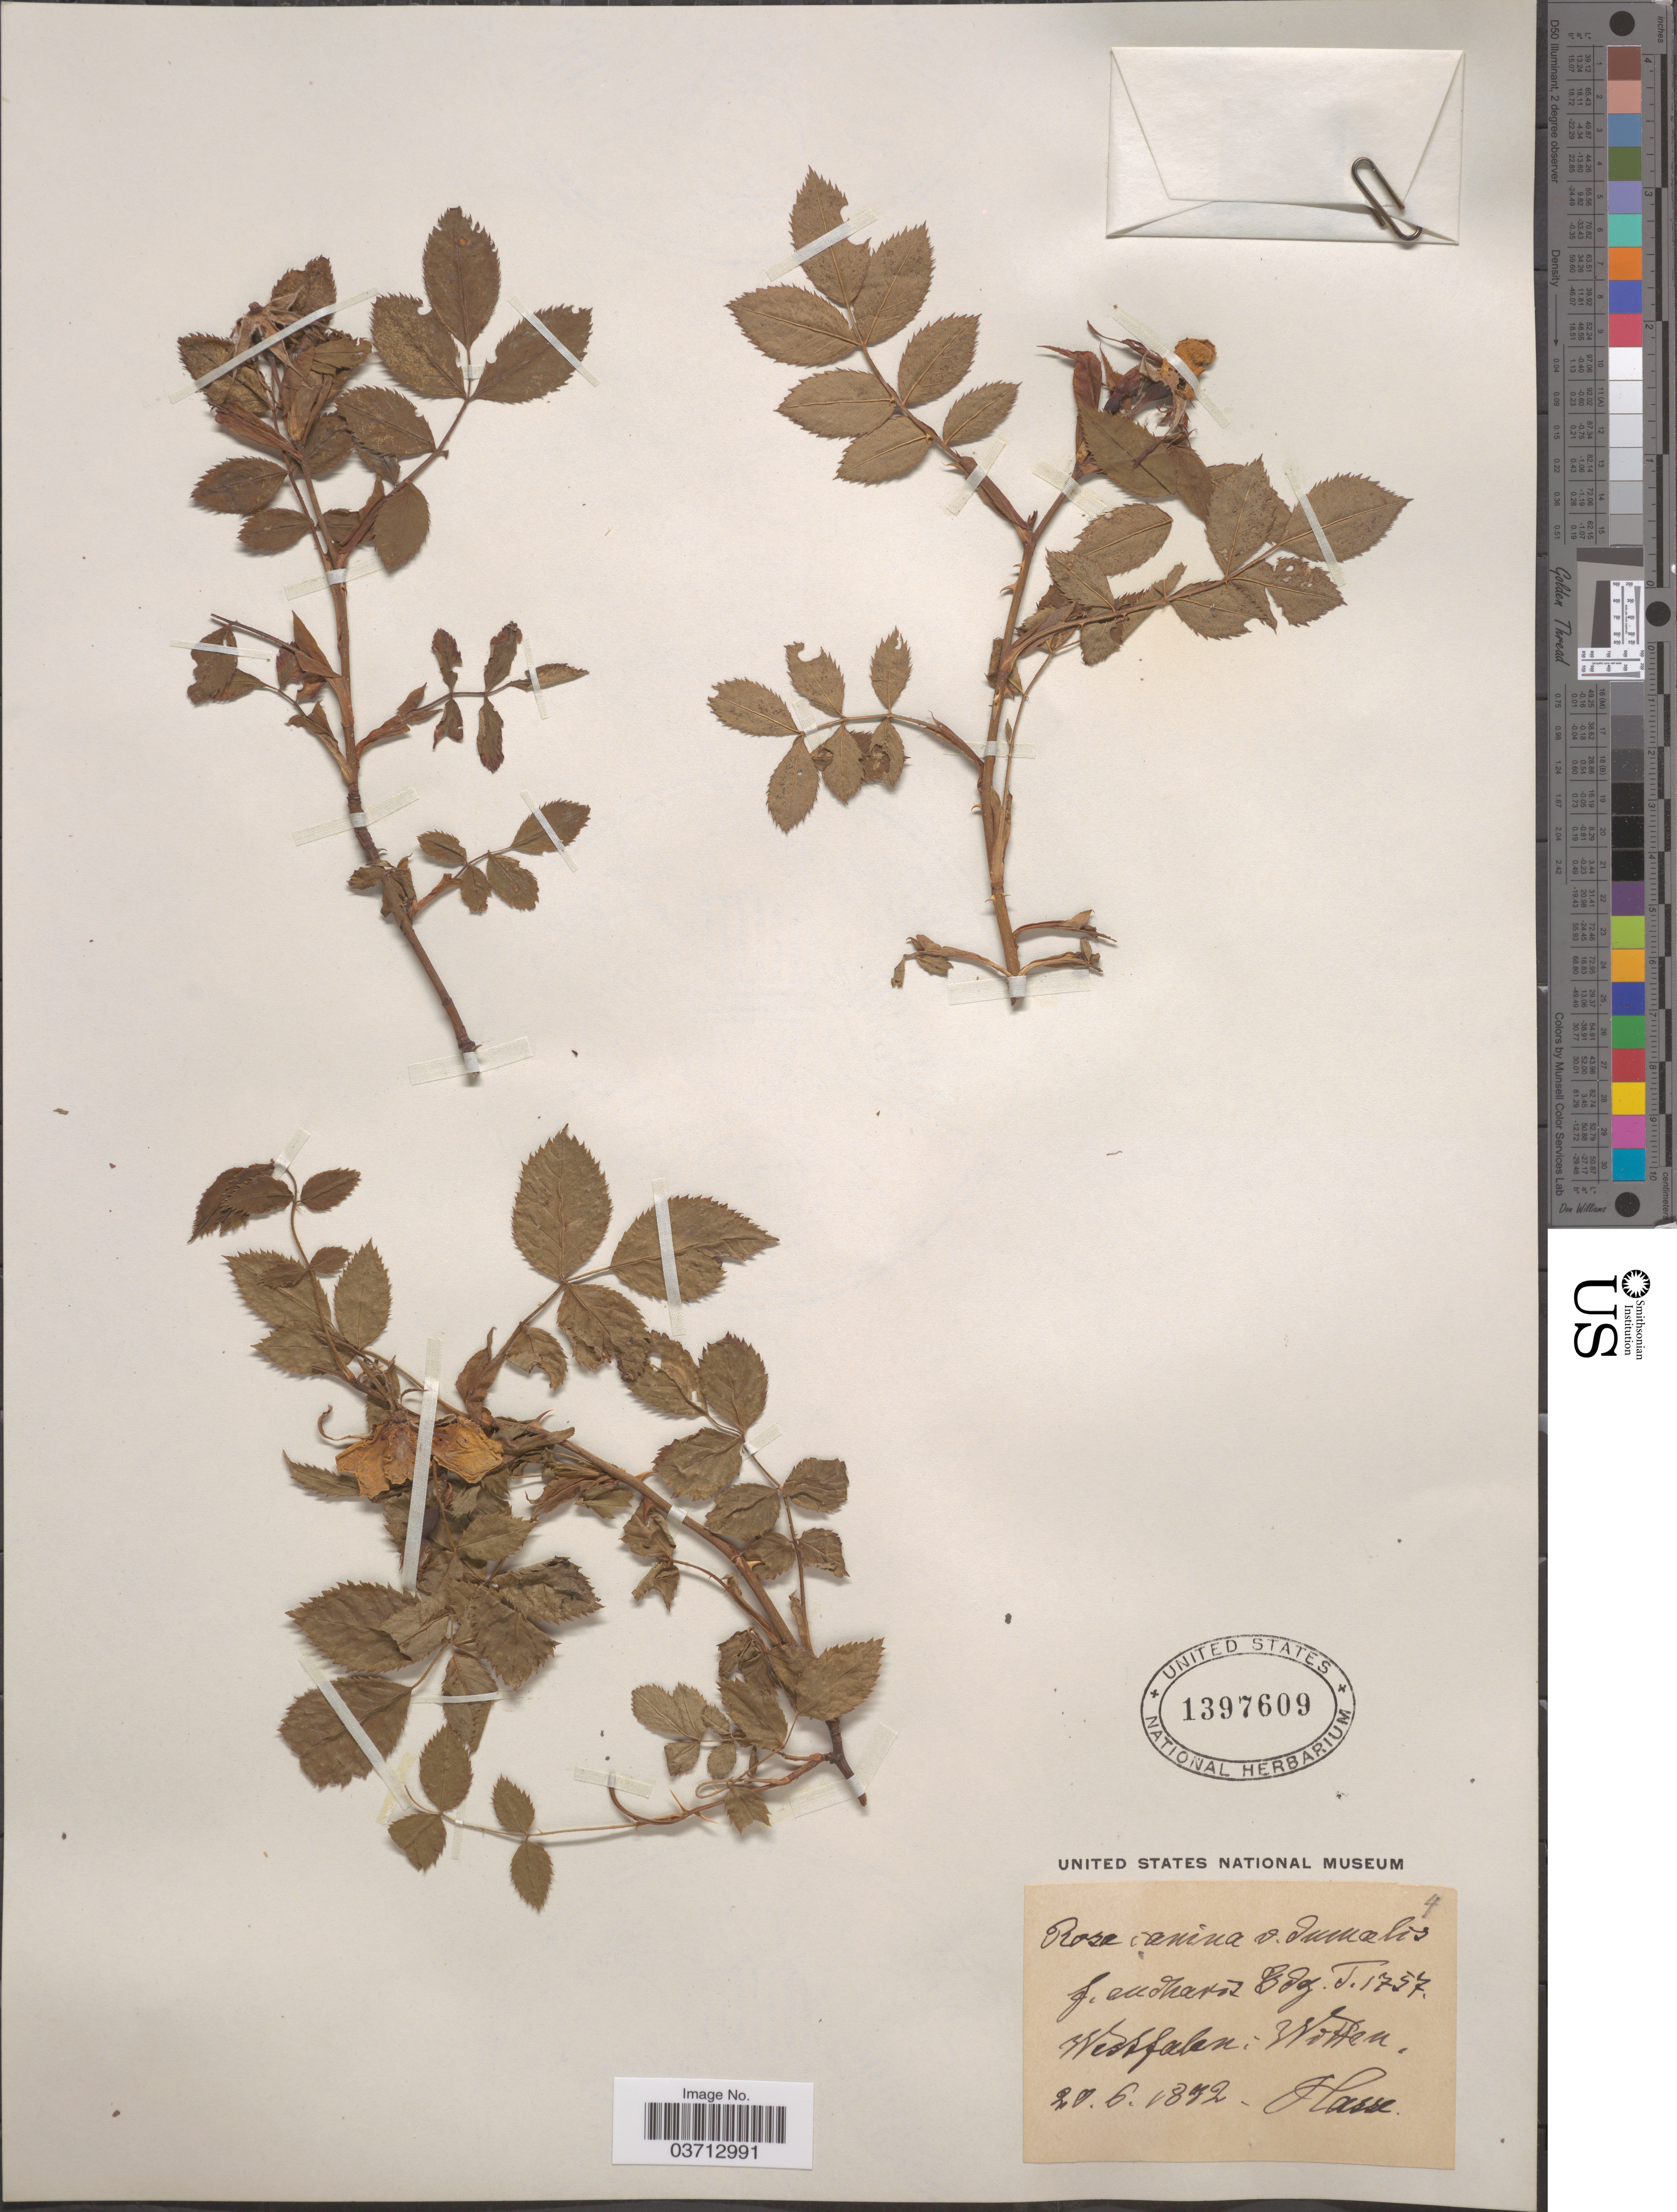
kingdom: Plantae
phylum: Tracheophyta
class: Magnoliopsida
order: Rosales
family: Rosaceae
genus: Rosa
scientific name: Rosa canina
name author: L.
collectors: -. Hasse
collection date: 1872-06-20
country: Germany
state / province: Nordrhein-Westfalen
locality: Westfalen; Witten.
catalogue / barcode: US 1397609